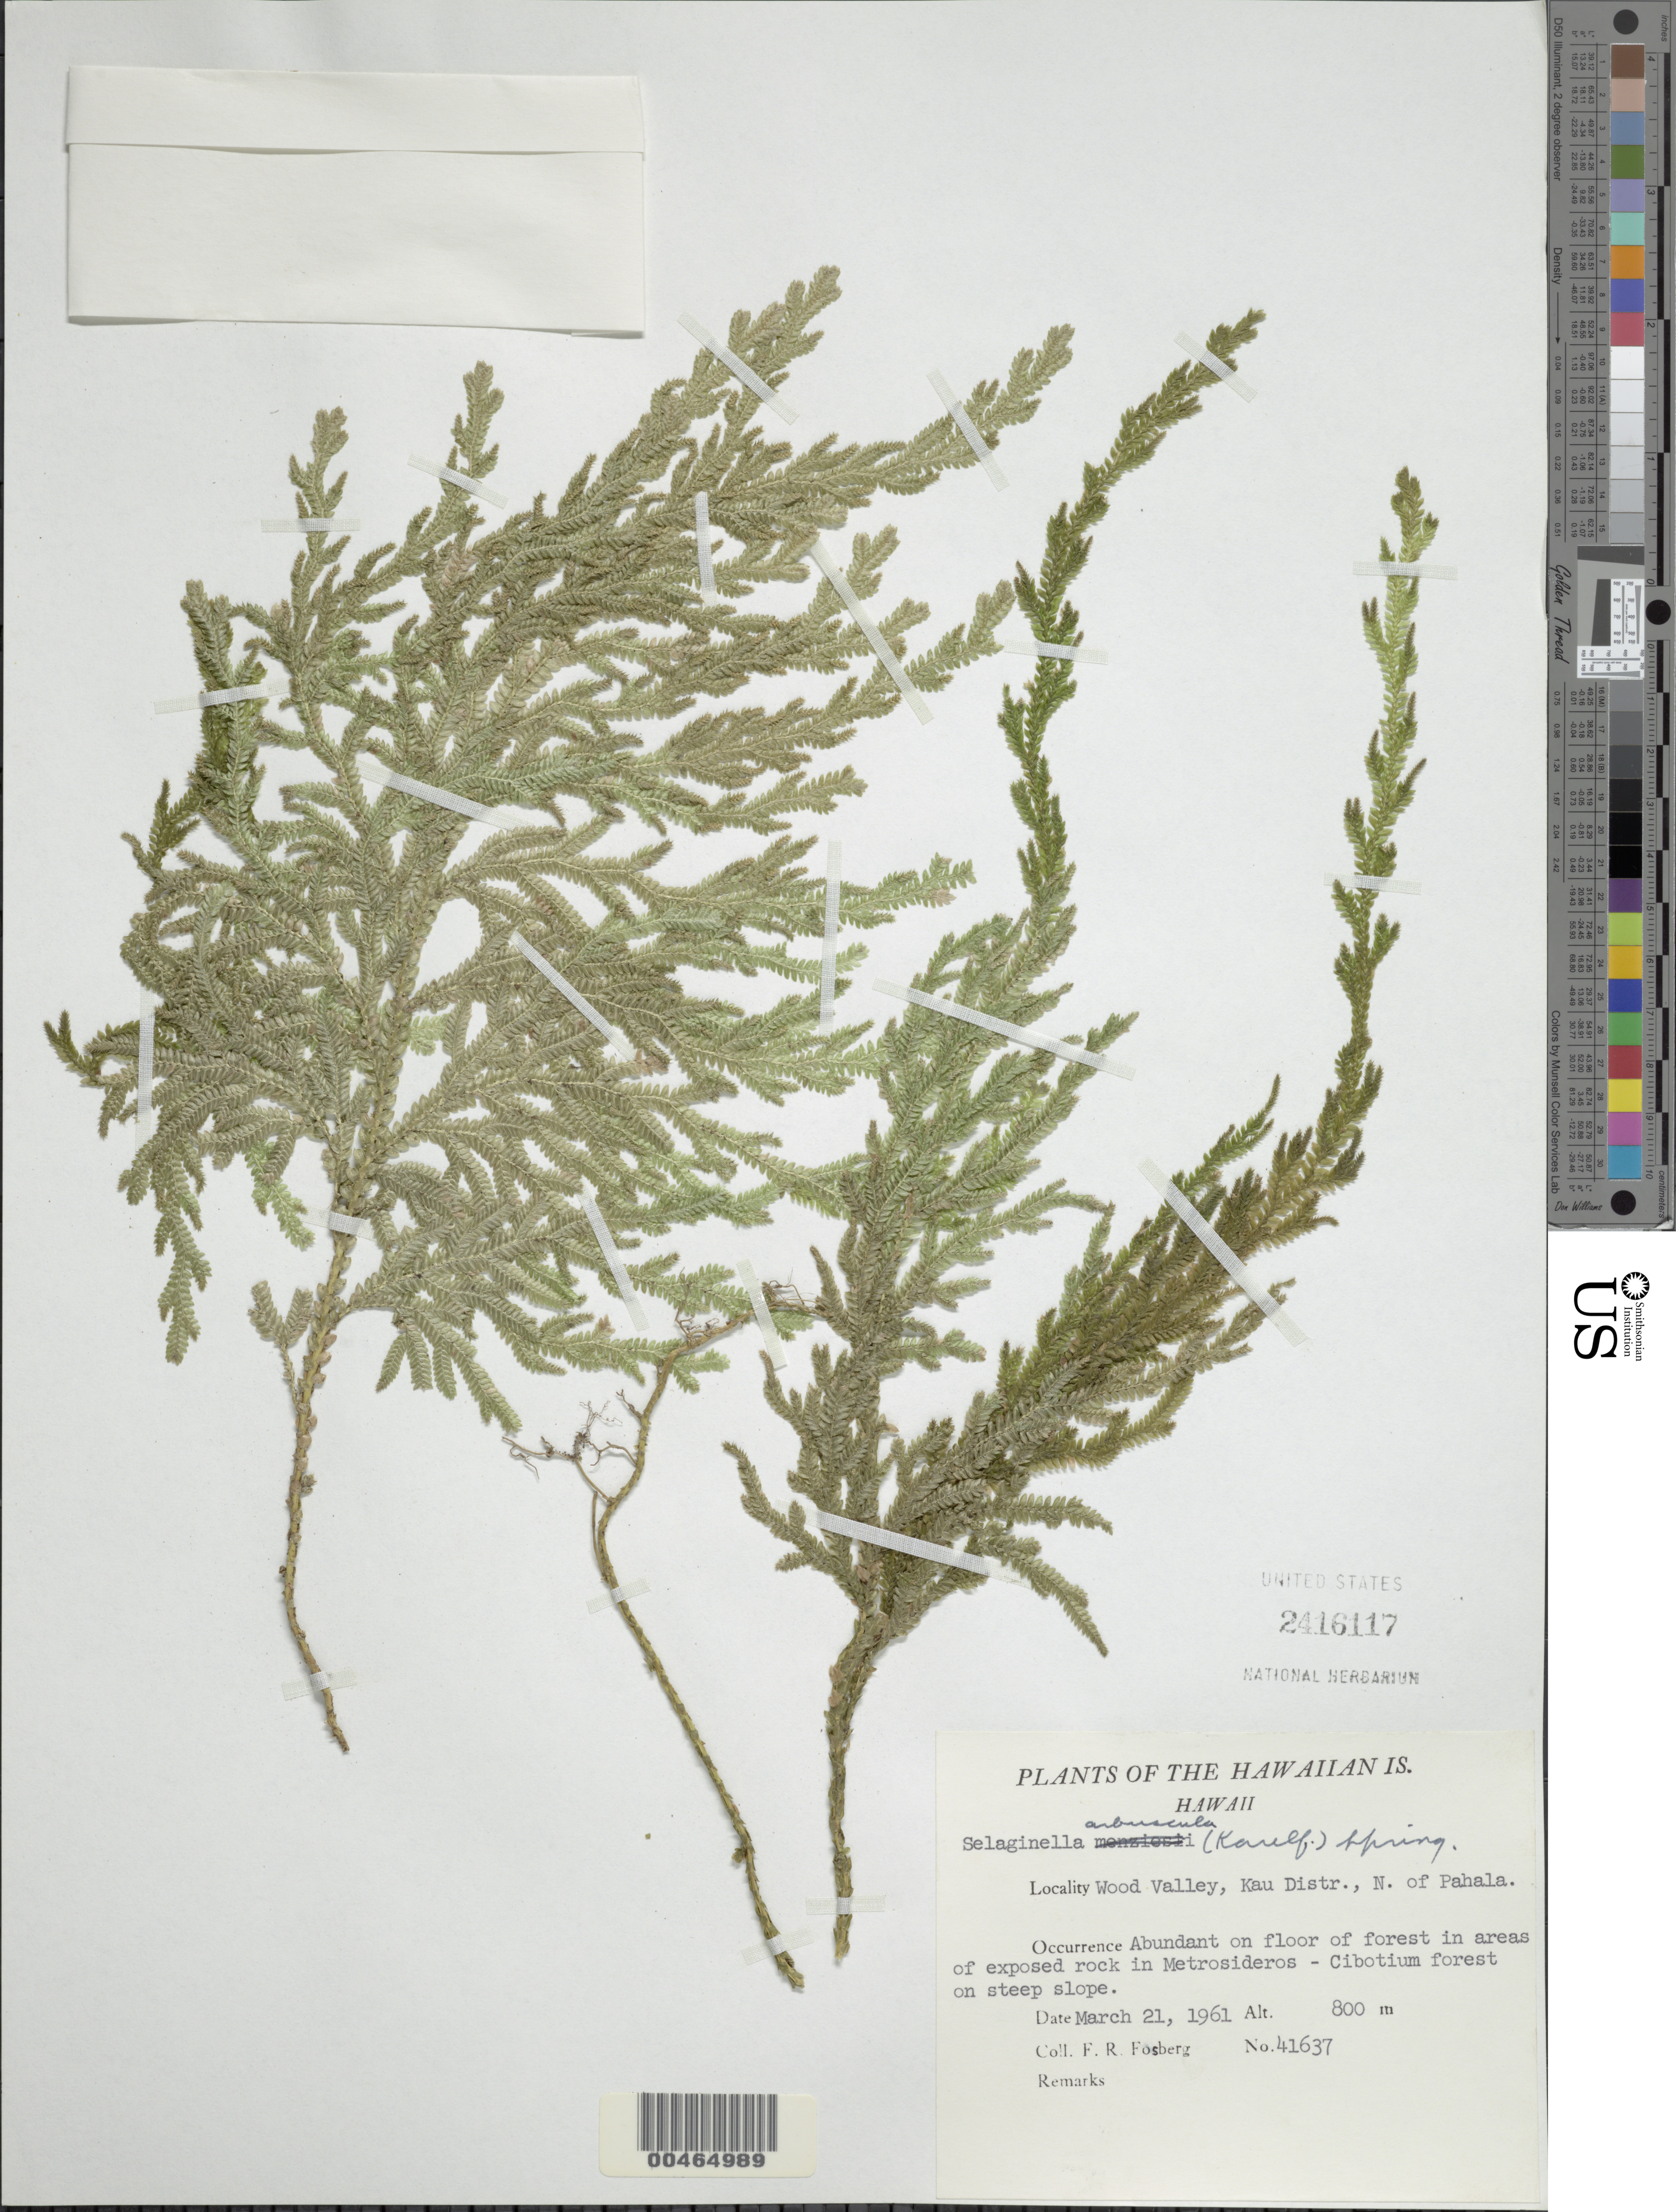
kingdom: Plantae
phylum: Tracheophyta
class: Lycopodiopsida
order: Selaginellales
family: Selaginellaceae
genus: Selaginella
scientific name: Selaginella arbuscula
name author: (Kualf.) Spring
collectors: F. R. Fosberg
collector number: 41637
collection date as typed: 21 Mar 1961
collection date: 1961-03-21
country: United States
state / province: Hawaii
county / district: Hawaii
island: Hawaii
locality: Kau District, Wood Valley, N of Pahala, Hawaii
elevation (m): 800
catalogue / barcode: US 2416117